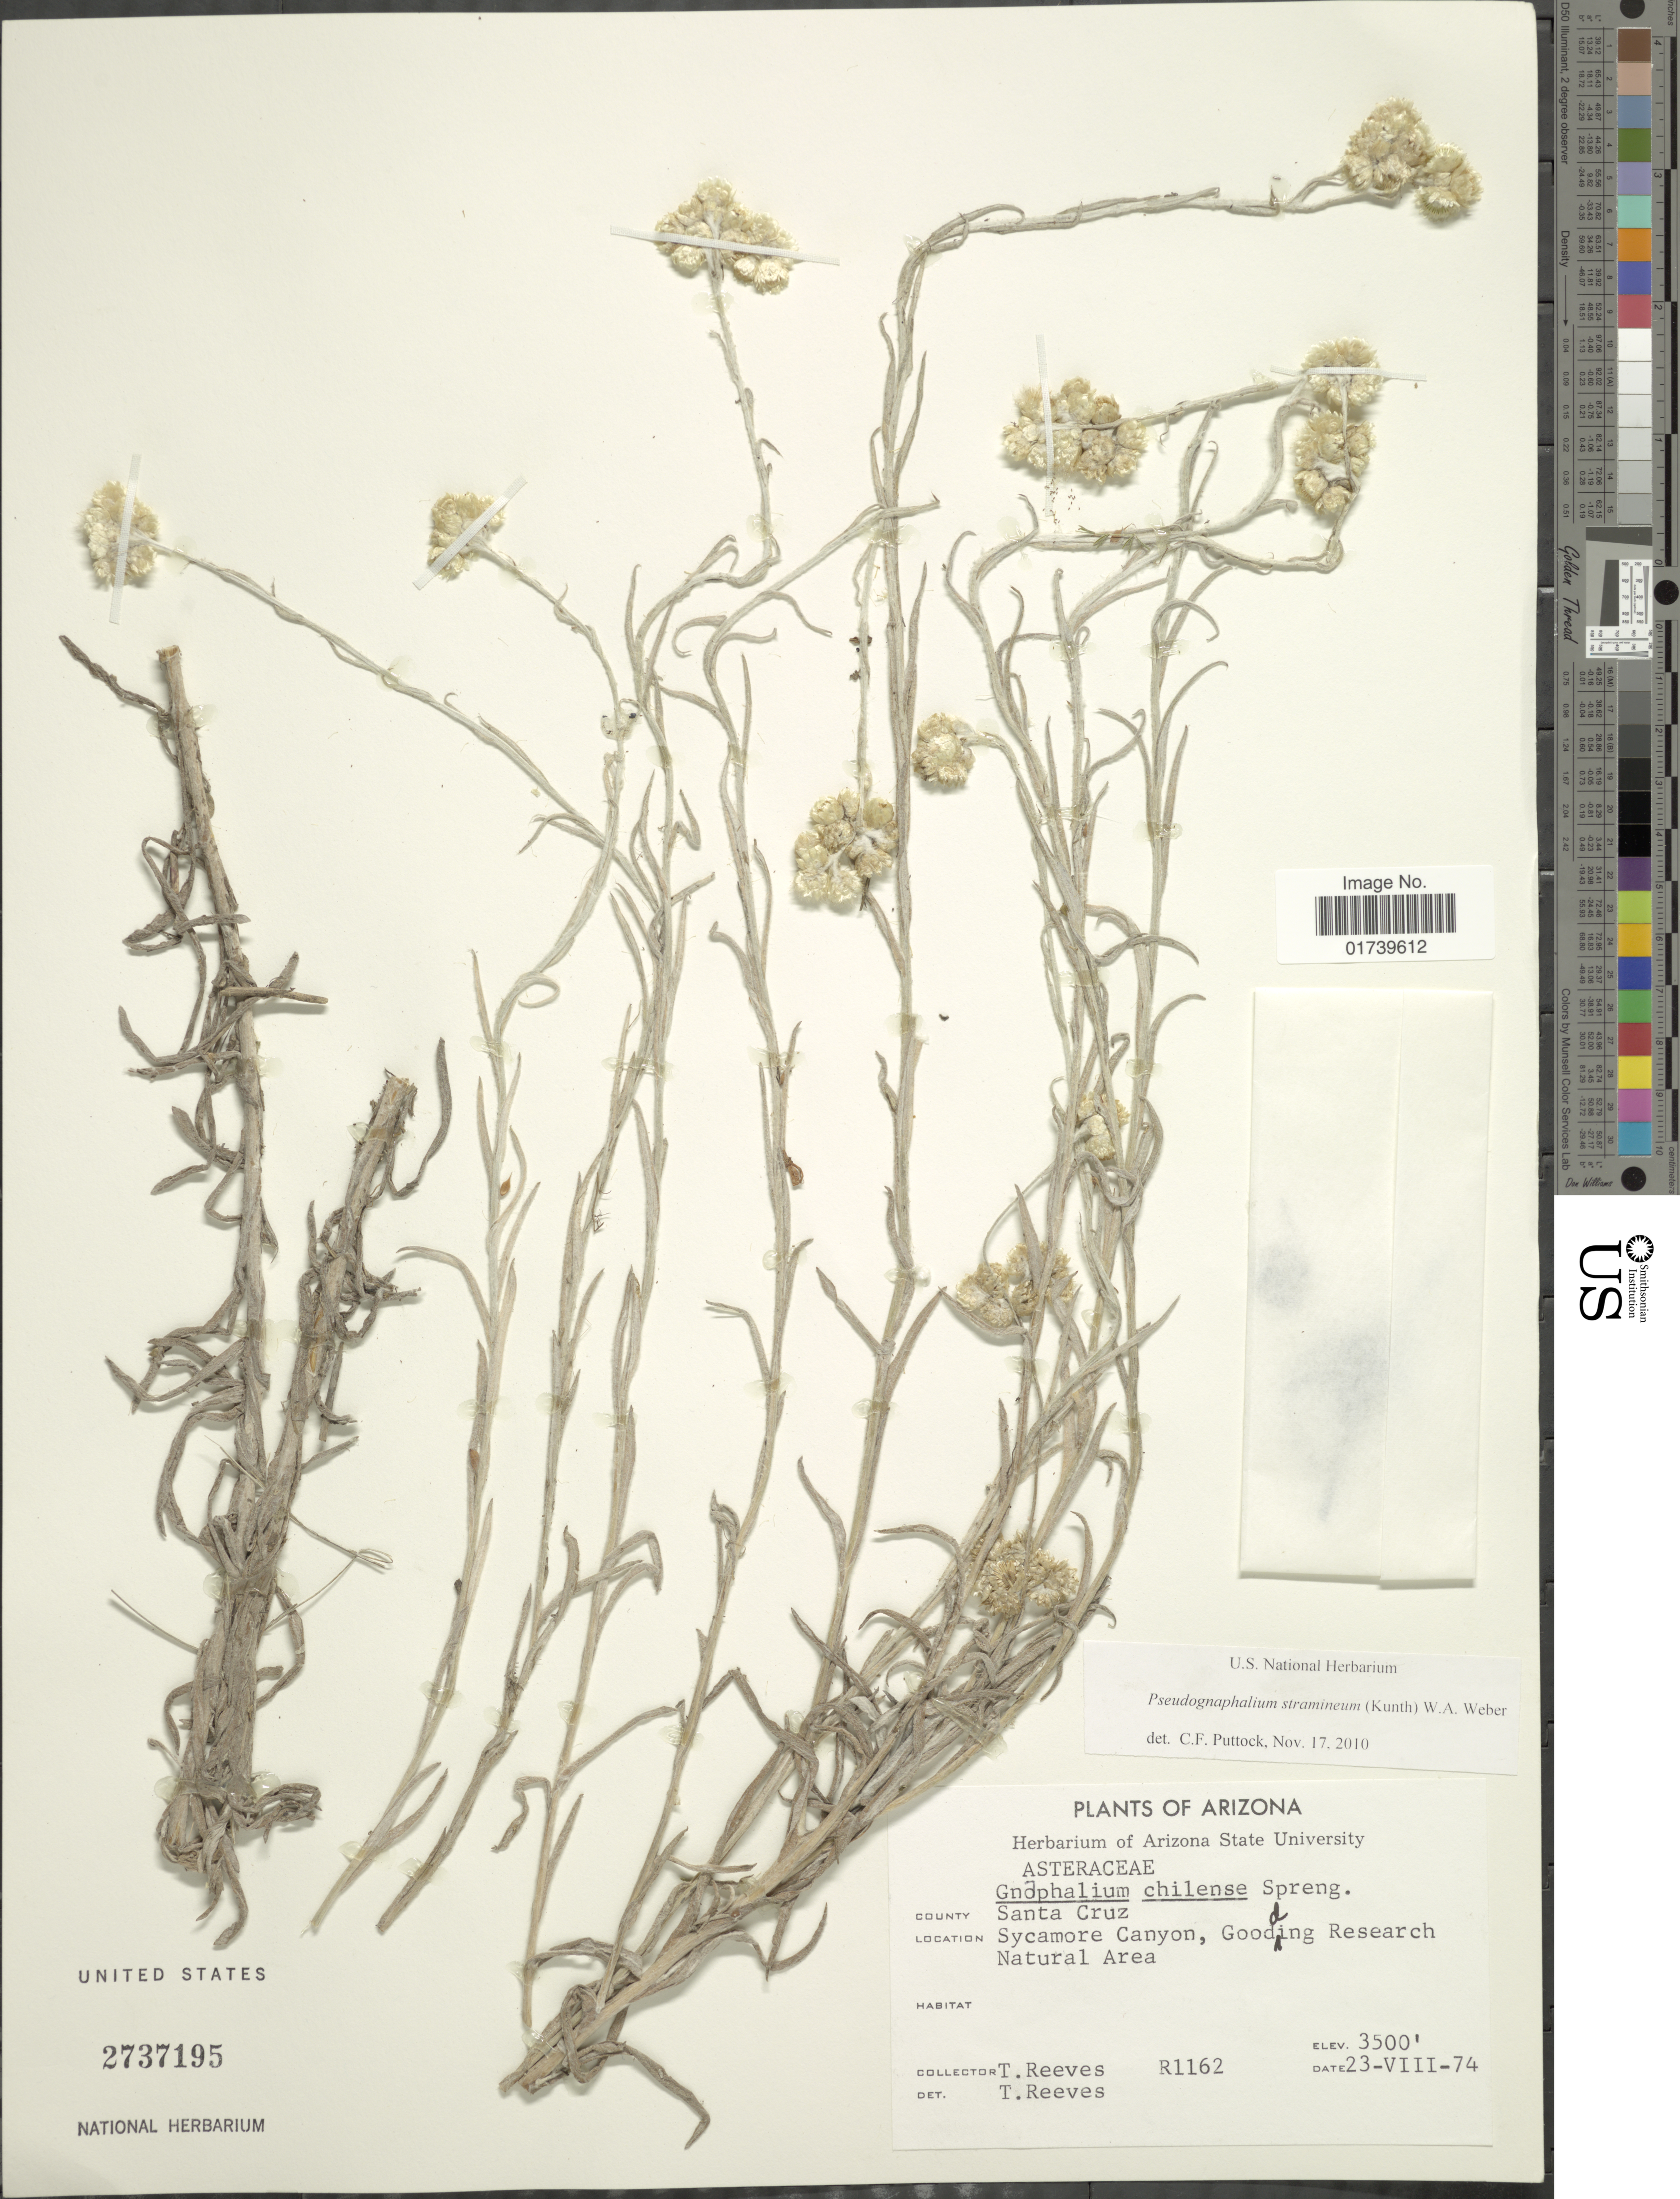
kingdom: Plantae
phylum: Tracheophyta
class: Magnoliopsida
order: Asterales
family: Asteraceae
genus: Pseudognaphalium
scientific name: Pseudognaphalium stramineum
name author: (Kunth) Anderb.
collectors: T. Reeves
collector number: R1162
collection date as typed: Transcribed d/m/y: 23/8/74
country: United States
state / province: Arizona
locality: County Santa Cruz, Sycamore Canyon, Gooding Research Natural Area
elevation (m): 1067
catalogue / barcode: US 2737195